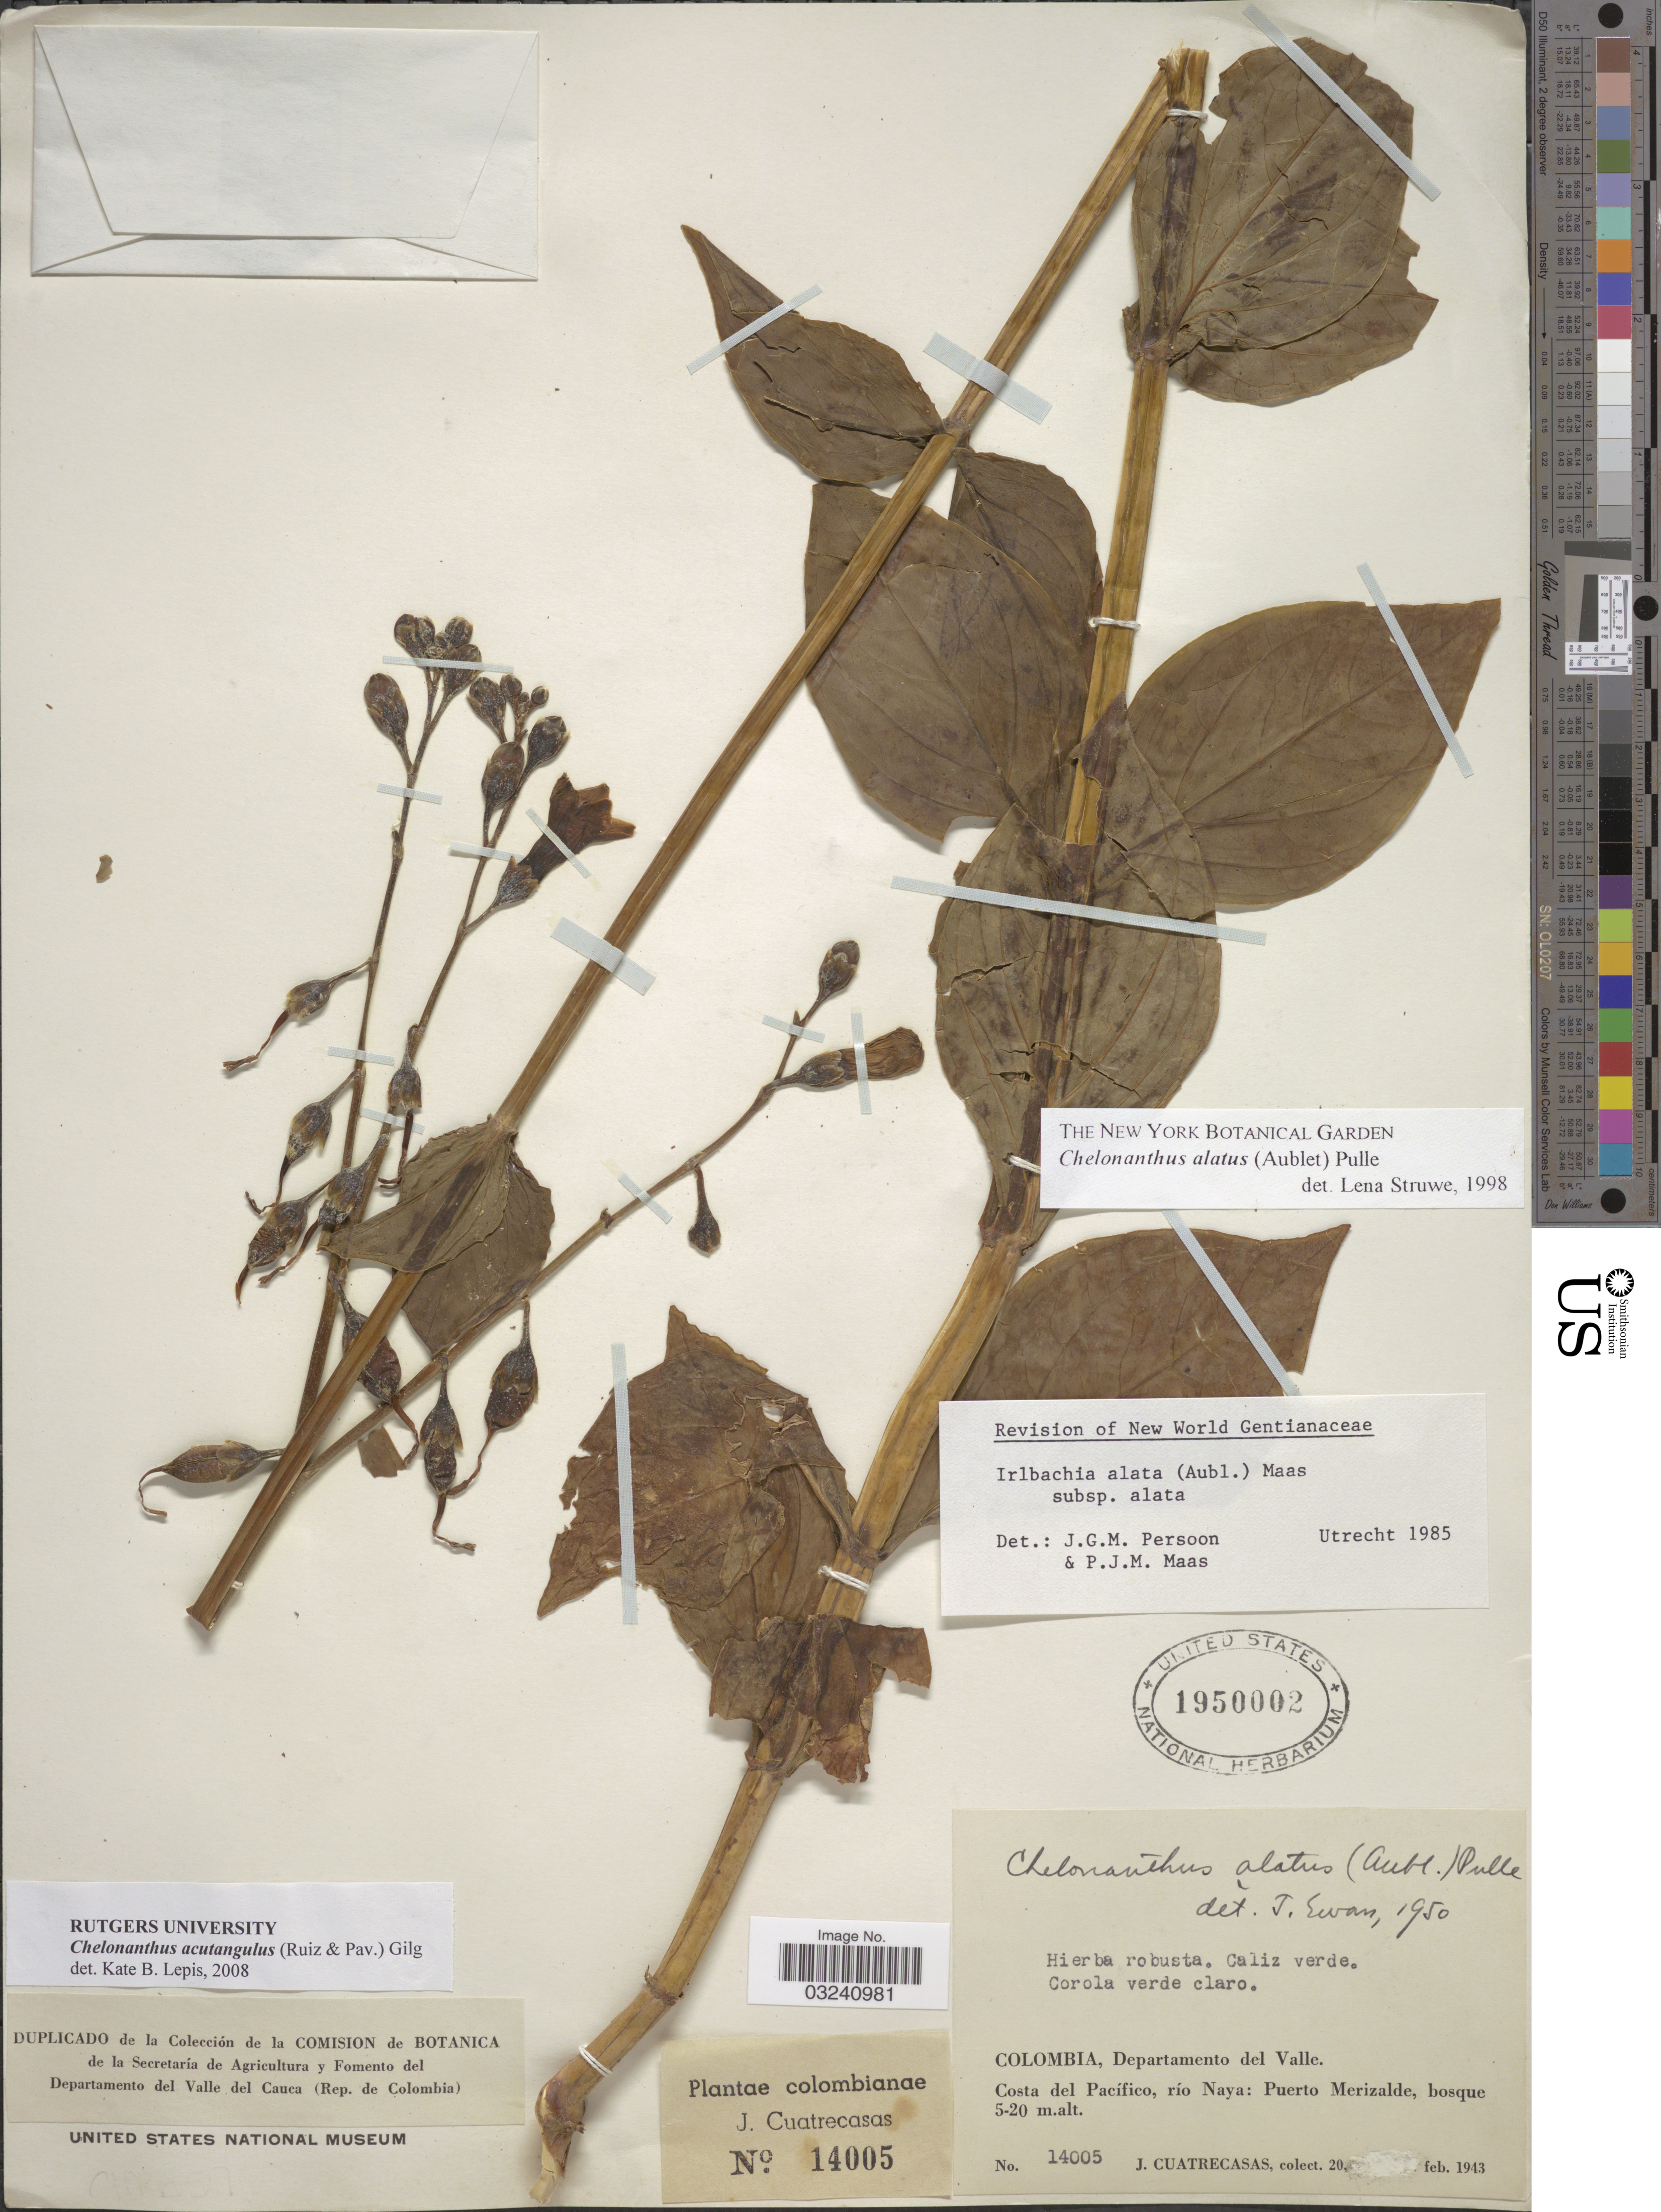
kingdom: Plantae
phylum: Tracheophyta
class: Magnoliopsida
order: Gentianales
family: Gentianaceae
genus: Chelonanthus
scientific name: Chelonanthus acutangulus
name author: (Ruiz & Pav.) Gilg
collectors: J. Cuatrecasas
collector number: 14005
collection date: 1943-02-20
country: Colombia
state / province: Valle del Cauca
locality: Departamento del Valle. Costa del Pacífico, río Naya: Puerto Merizalde.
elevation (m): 5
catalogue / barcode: US 1950002